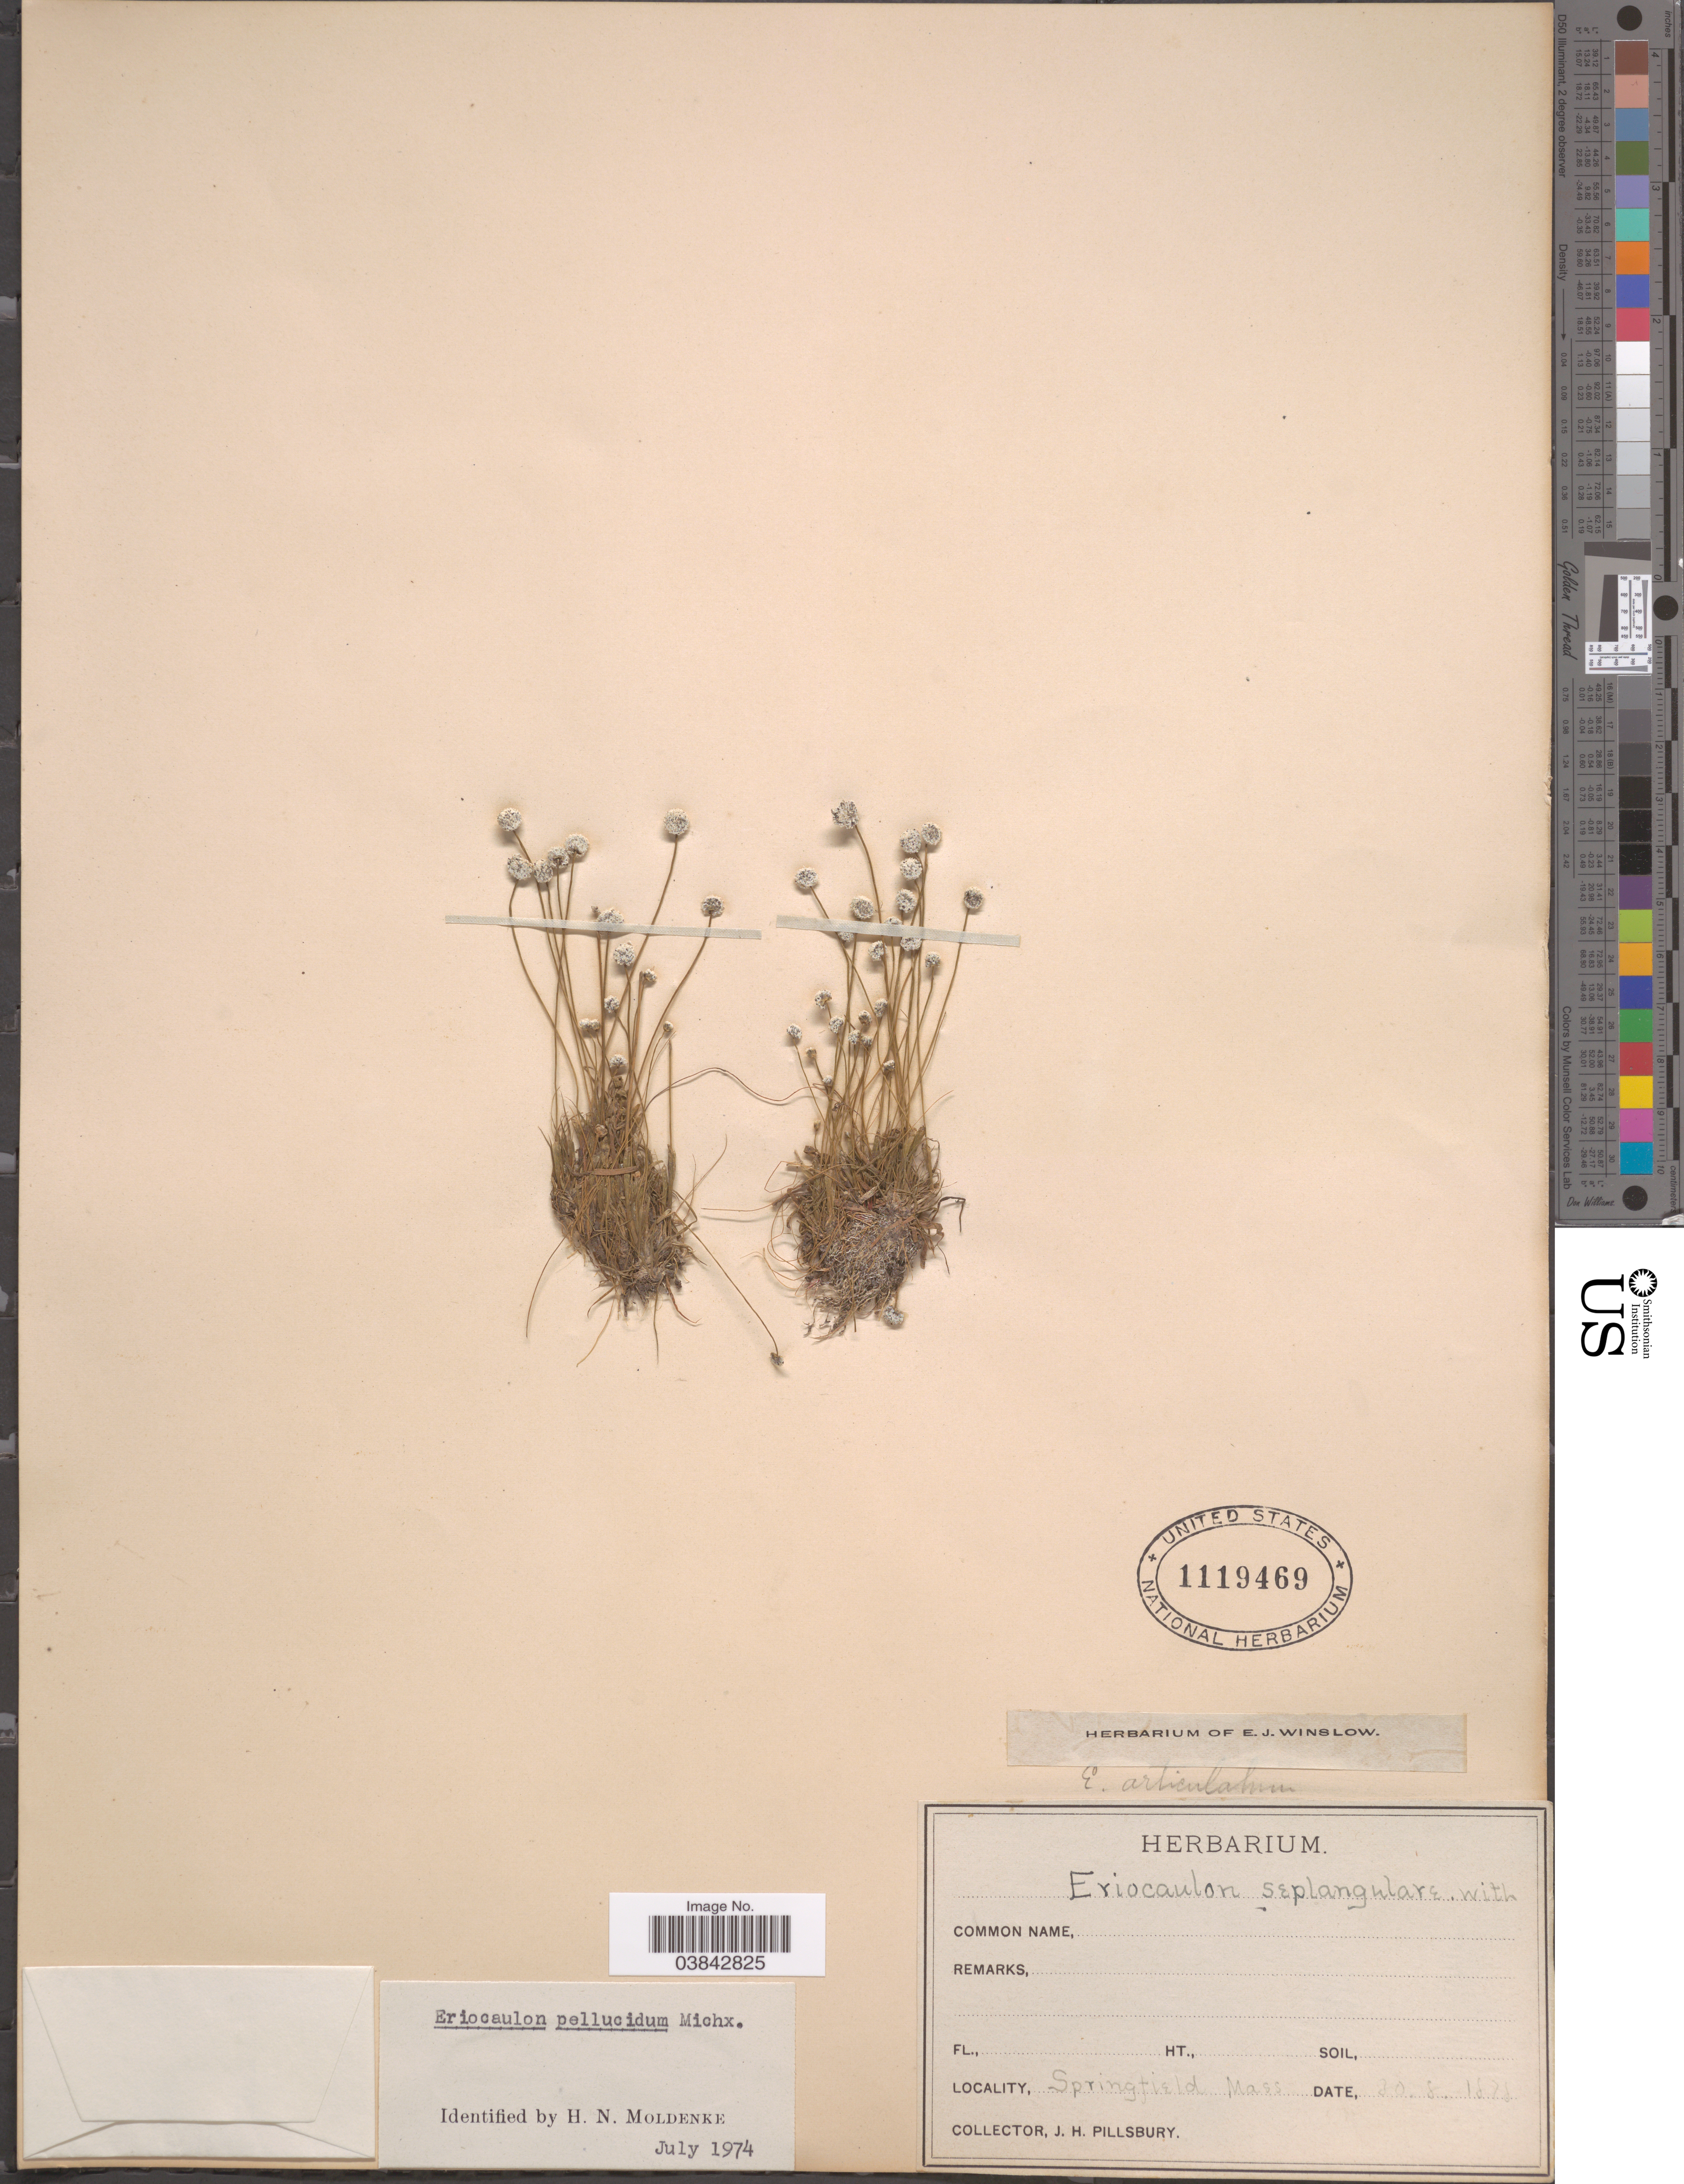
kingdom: Plantae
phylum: Tracheophyta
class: Liliopsida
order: Poales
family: Eriocaulaceae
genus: Eriocaulon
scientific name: Eriocaulon aquaticum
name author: (Hill) Druce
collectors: J. Pillsbury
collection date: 1825-09-30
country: United States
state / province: Massachusetts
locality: Springfield.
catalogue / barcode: US 1119469